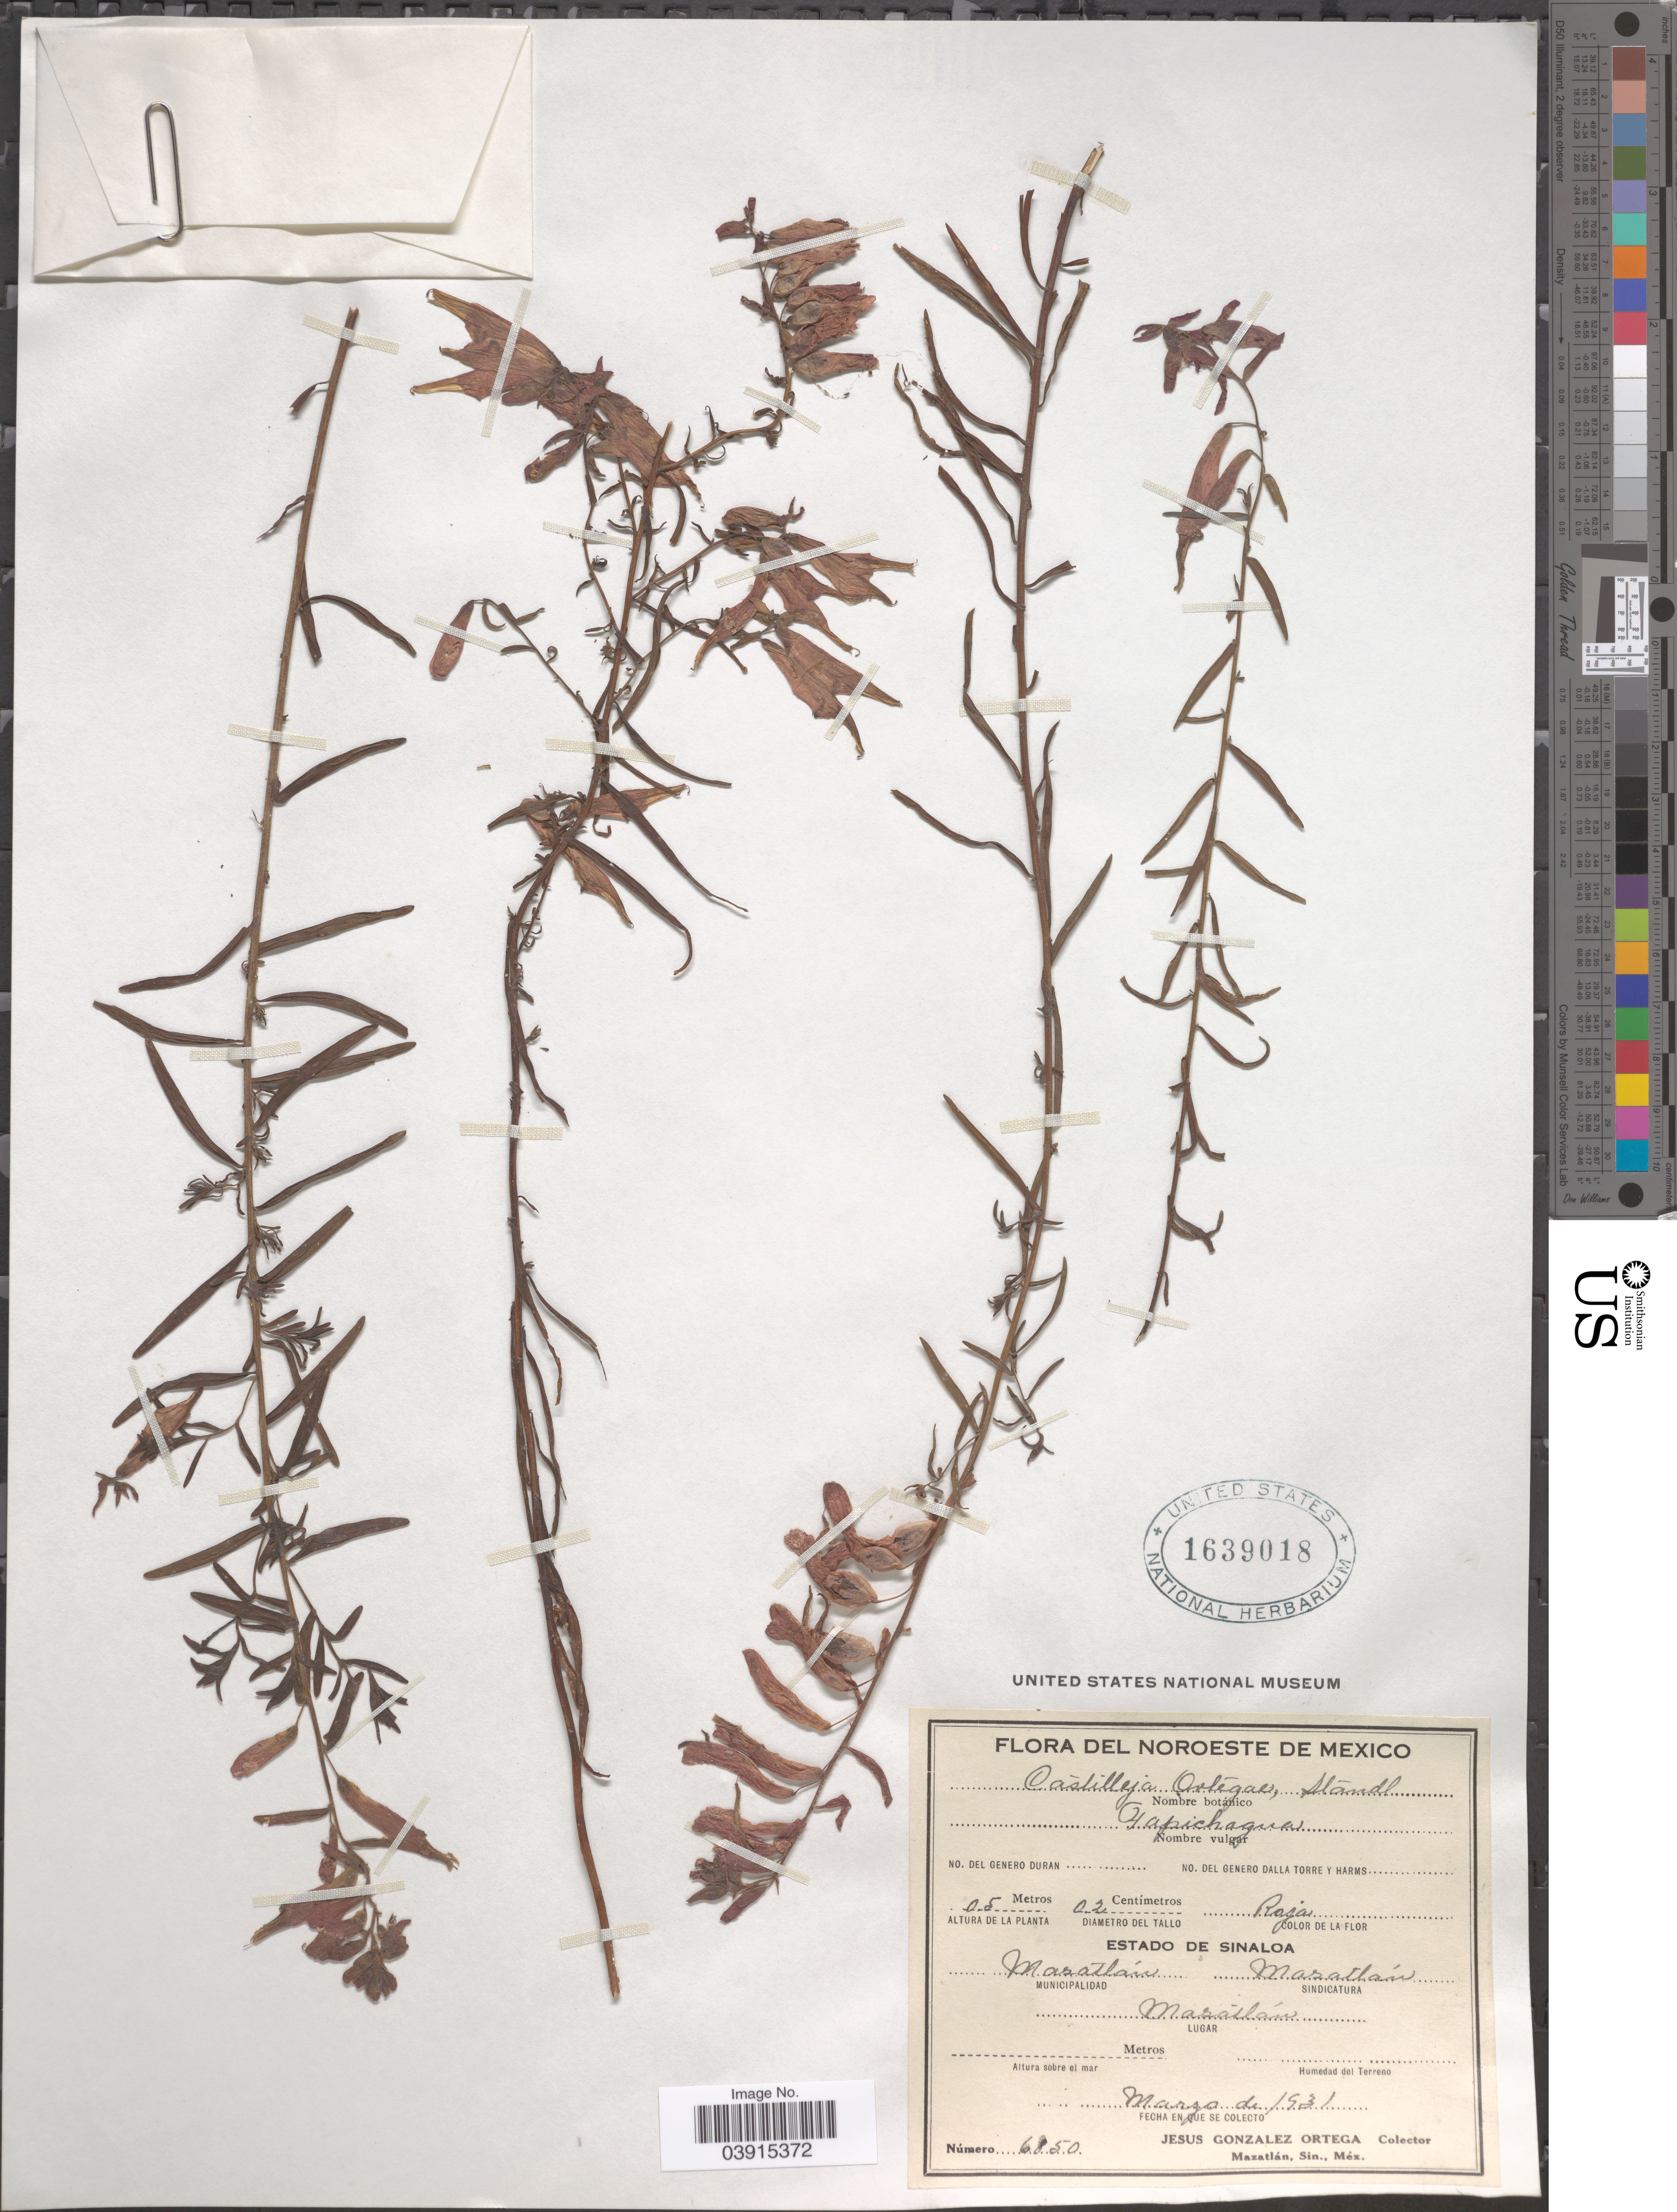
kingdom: Plantae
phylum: Tracheophyta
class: Magnoliopsida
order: Lamiales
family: Orobanchaceae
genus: Castilleja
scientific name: Castilleja ortegae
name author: Standl.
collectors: J. Ortega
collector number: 6850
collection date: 1931-03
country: Mexico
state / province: Sinaloa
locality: Noroeste de Mexico. Municipalidad Mazatlán. Sindicatura Mazatlán. Mazatlán.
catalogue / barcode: US 1639018